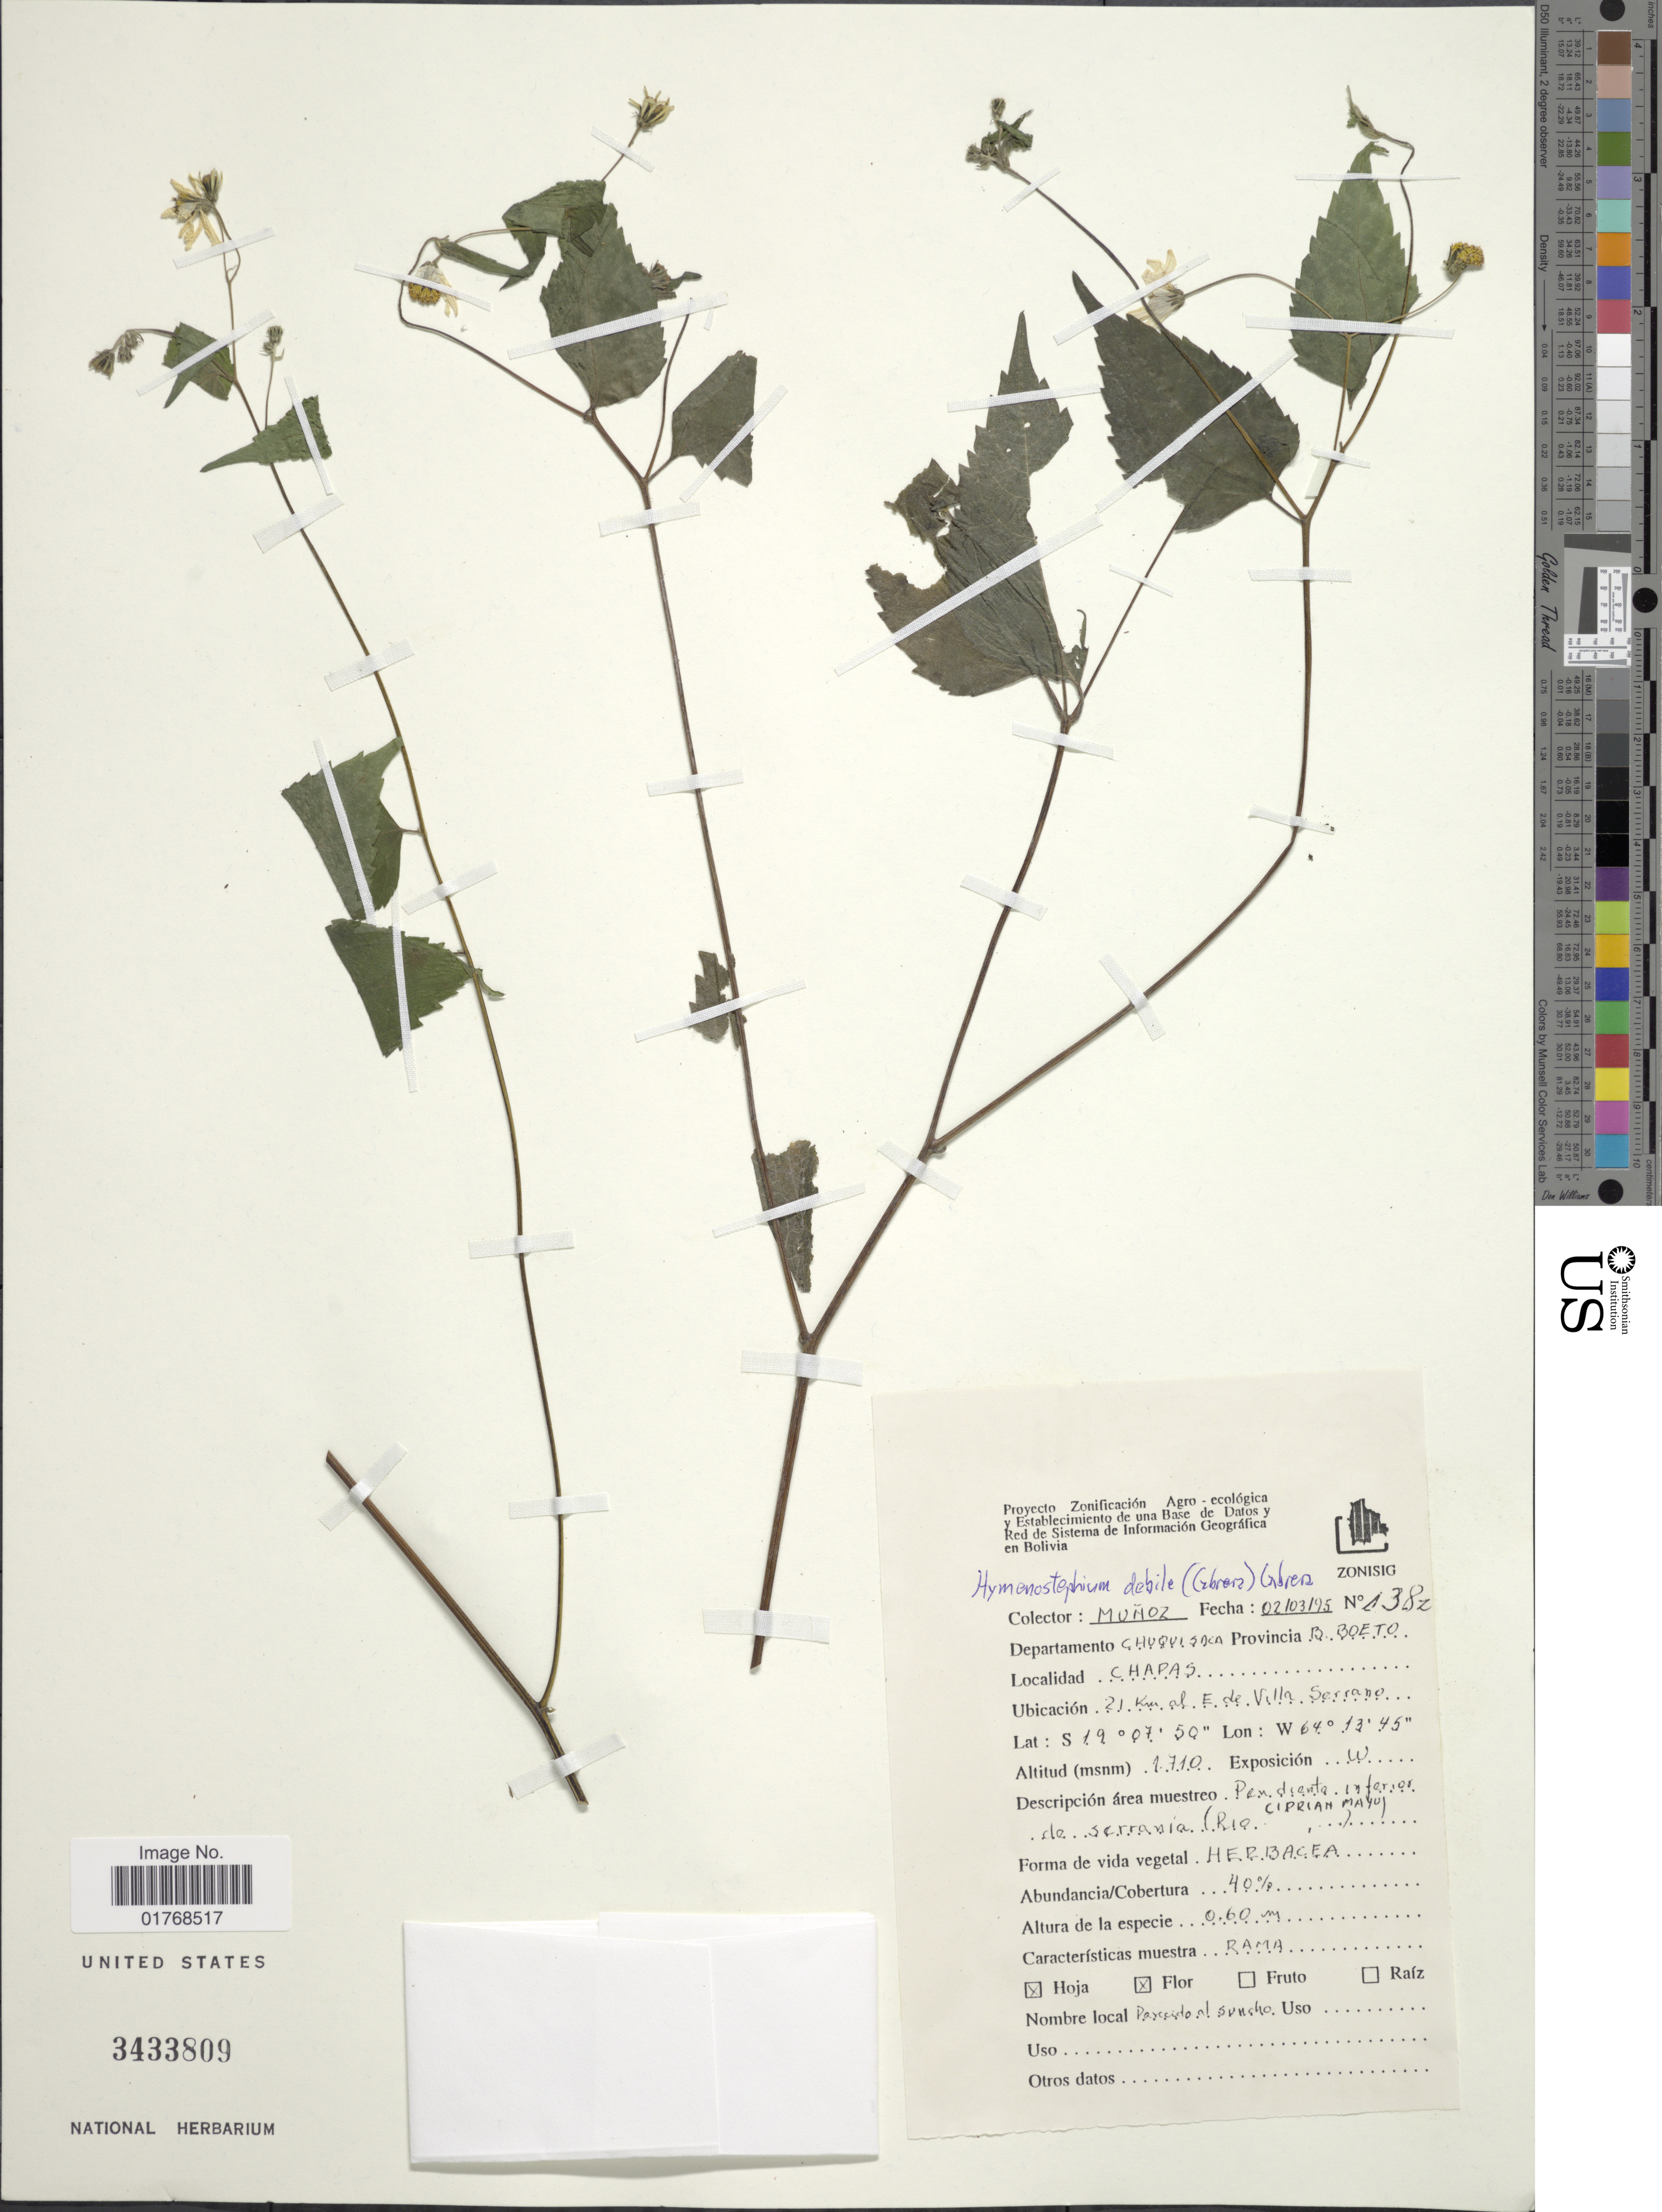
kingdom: Plantae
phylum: Tracheophyta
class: Magnoliopsida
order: Asterales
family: Asteraceae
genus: Viguiera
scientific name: Viguiera cabrerae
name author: H. Rob.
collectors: Muñoz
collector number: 138z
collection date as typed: Transcribed d/m/y: 2/3/95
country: Bolivia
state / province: Chuquisaca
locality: Departamento Chuquisaca. Provincia B. Boeto. Chapas. 21 Km al E de Villa Serrano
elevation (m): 1710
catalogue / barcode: US 3433809